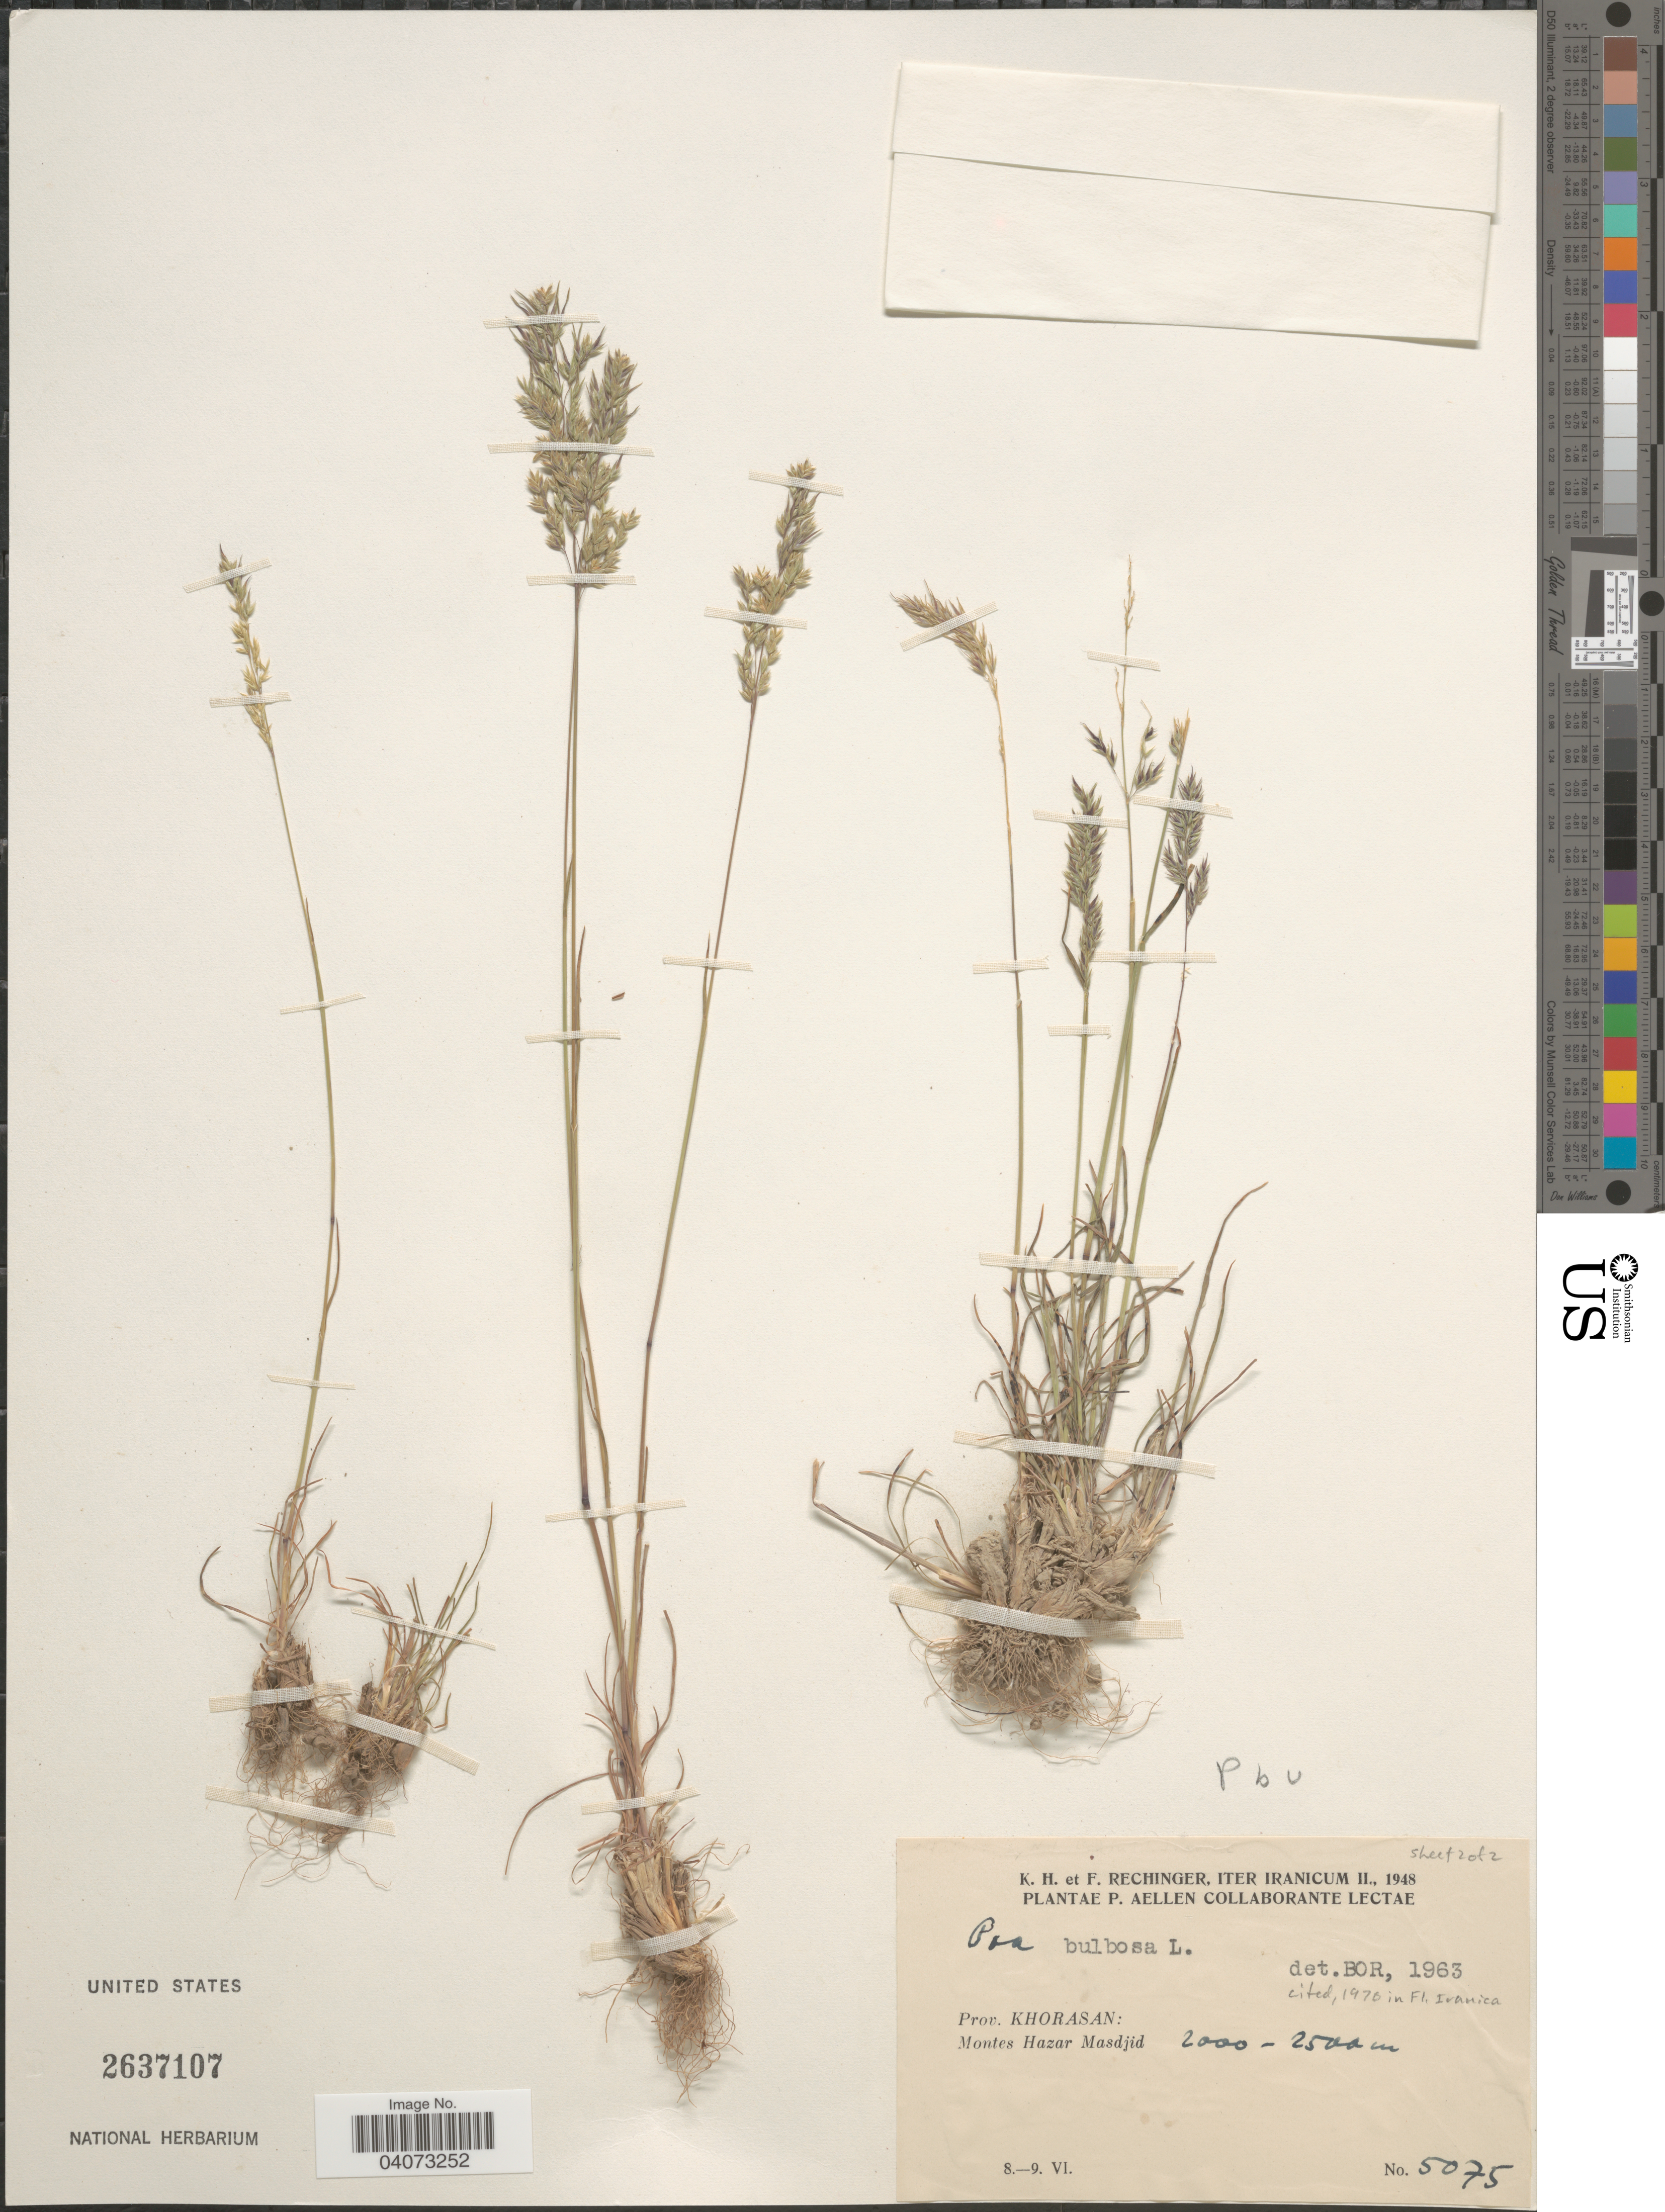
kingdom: Plantae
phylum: Tracheophyta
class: Liliopsida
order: Poales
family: Poaceae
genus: Poa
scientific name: Poa bulbosa subsp. bulbosa var. vivipara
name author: Koeler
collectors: K. H. Rechinger & F. Rechinger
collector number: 5075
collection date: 1948-06-08/1948-06-09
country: Iran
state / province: Khorasan [obsolete]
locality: Iter Iranicum II., 1948. Montes Hazar Masdjid.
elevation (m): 2000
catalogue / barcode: US 2637107